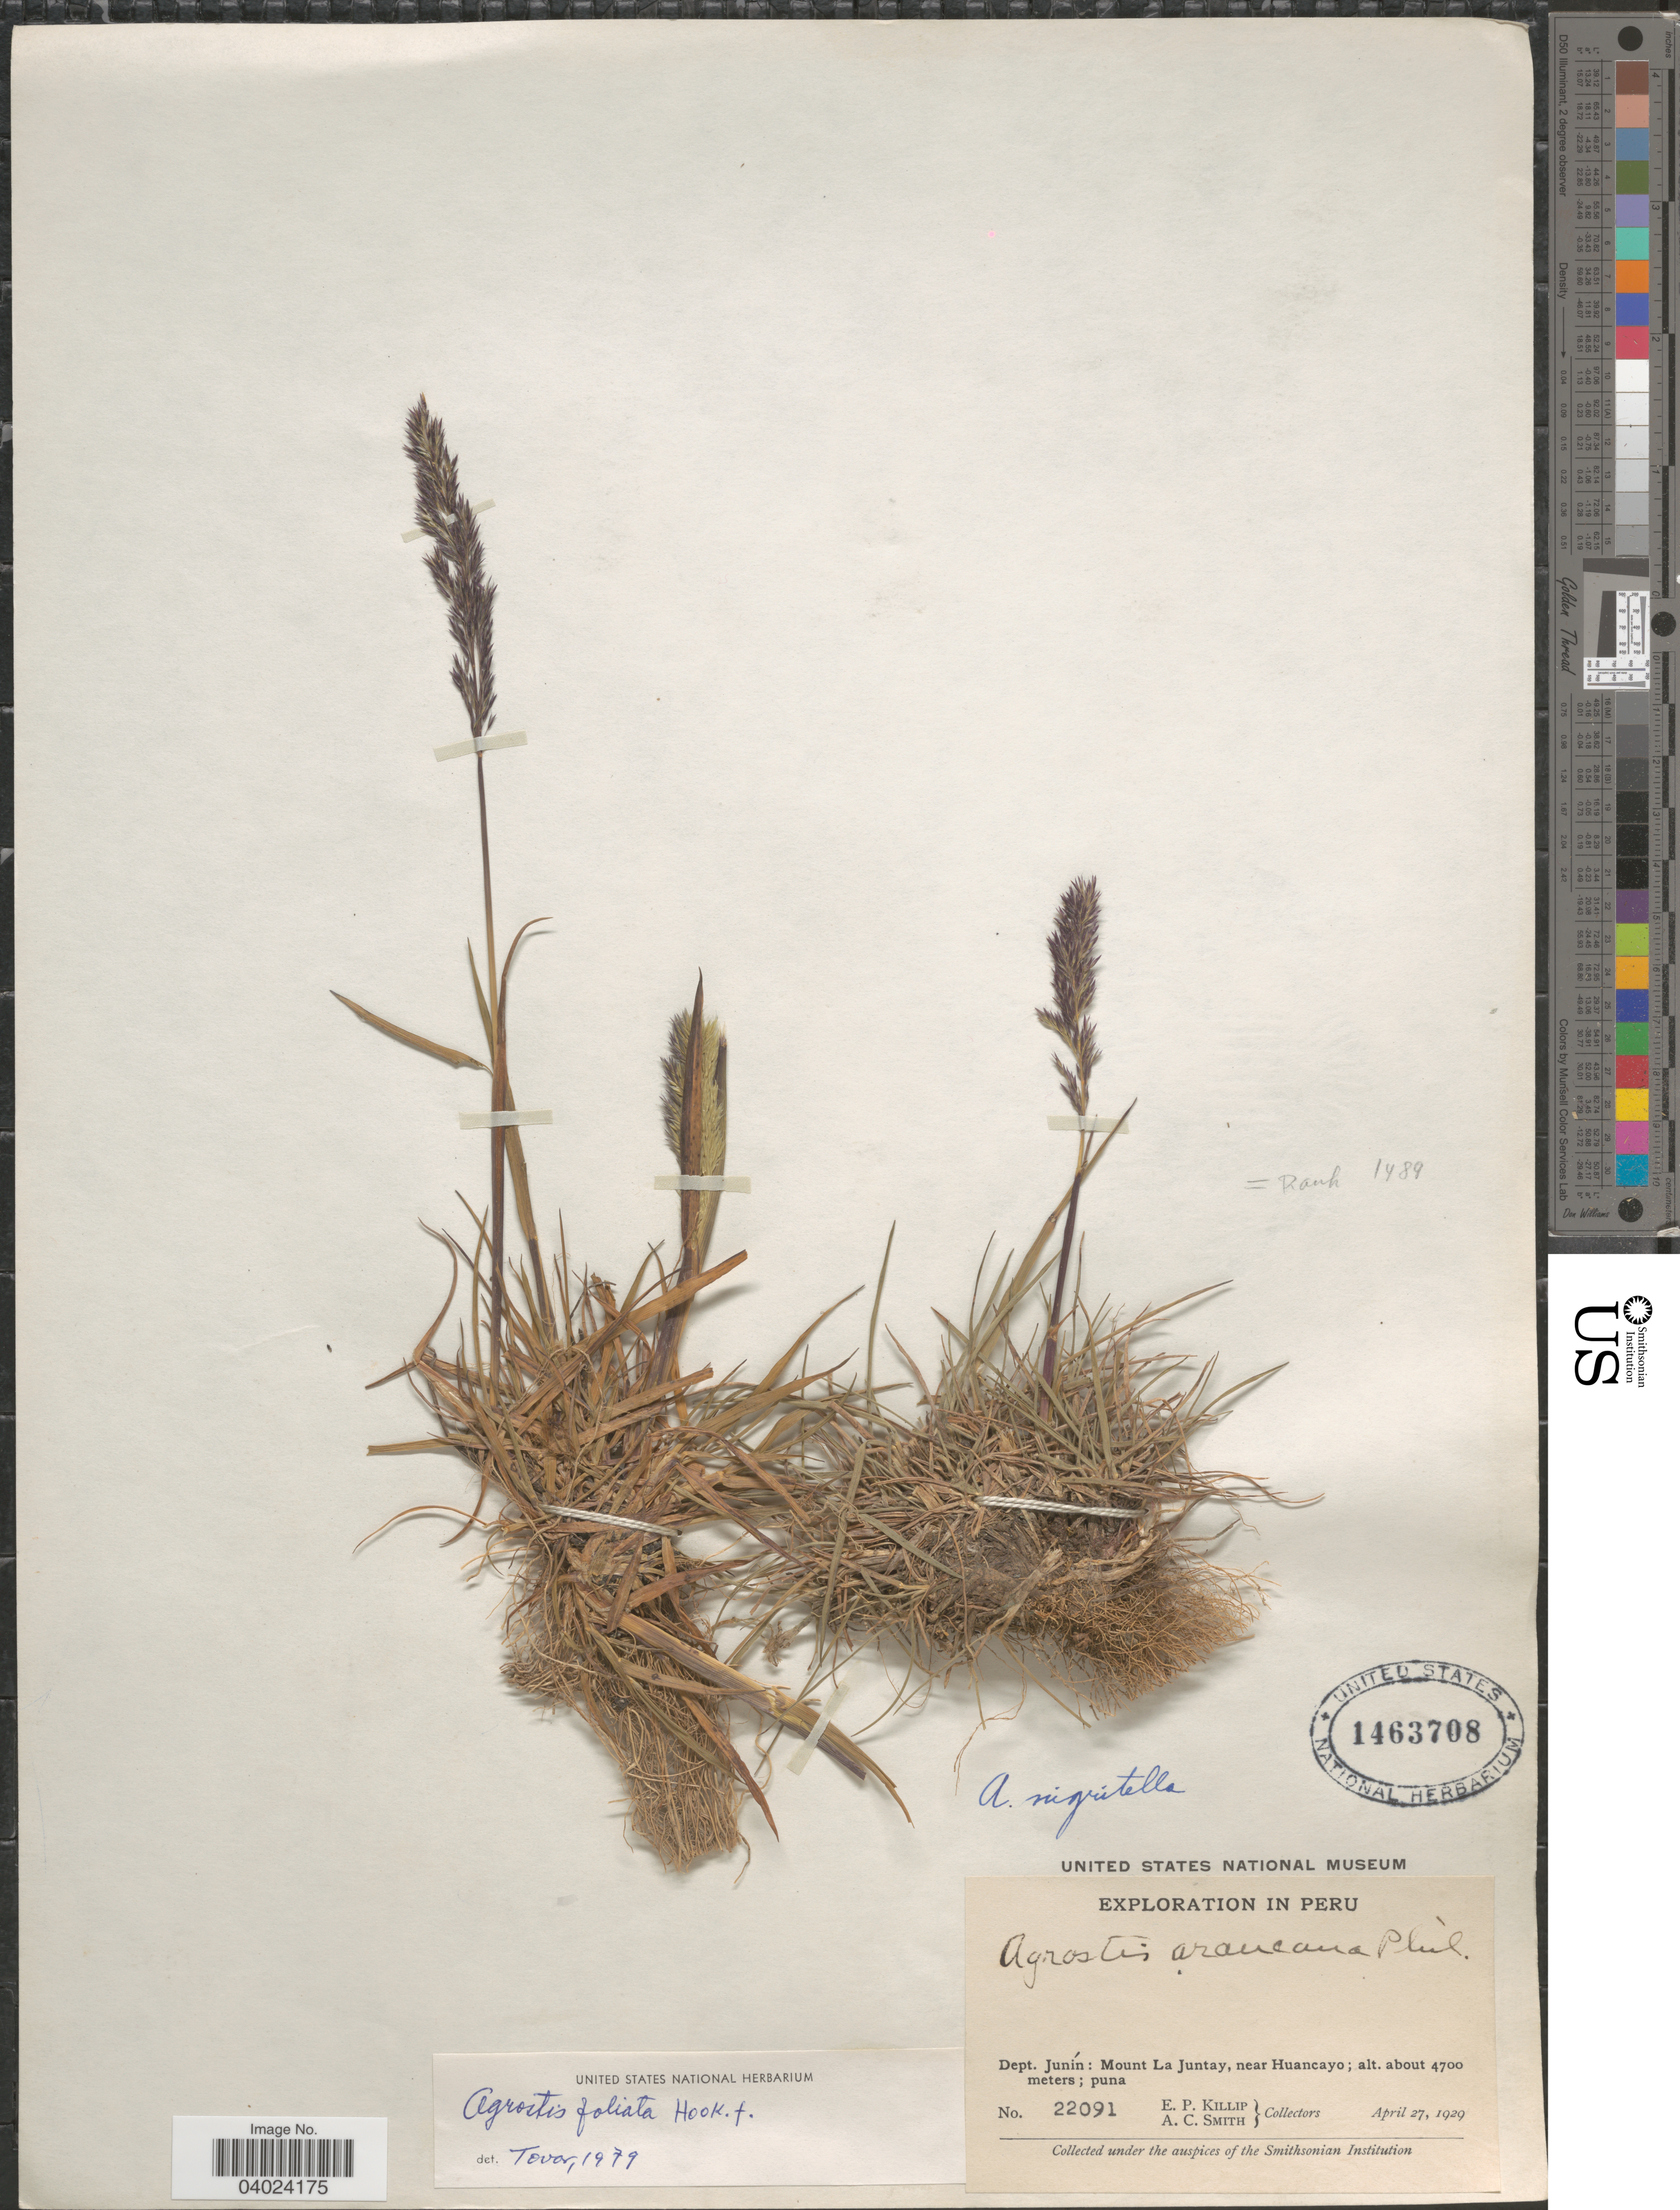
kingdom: Plantae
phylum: Tracheophyta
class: Liliopsida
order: Poales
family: Poaceae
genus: Agrostis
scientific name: Agrostis foliata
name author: Hook. f.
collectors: E. P. Killip & A. C. Smith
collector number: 22091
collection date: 1929-04-27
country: Peru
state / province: Junín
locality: Dept. Junín: Mount La Juntay, near Huancayo.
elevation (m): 4700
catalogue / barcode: US 1463708